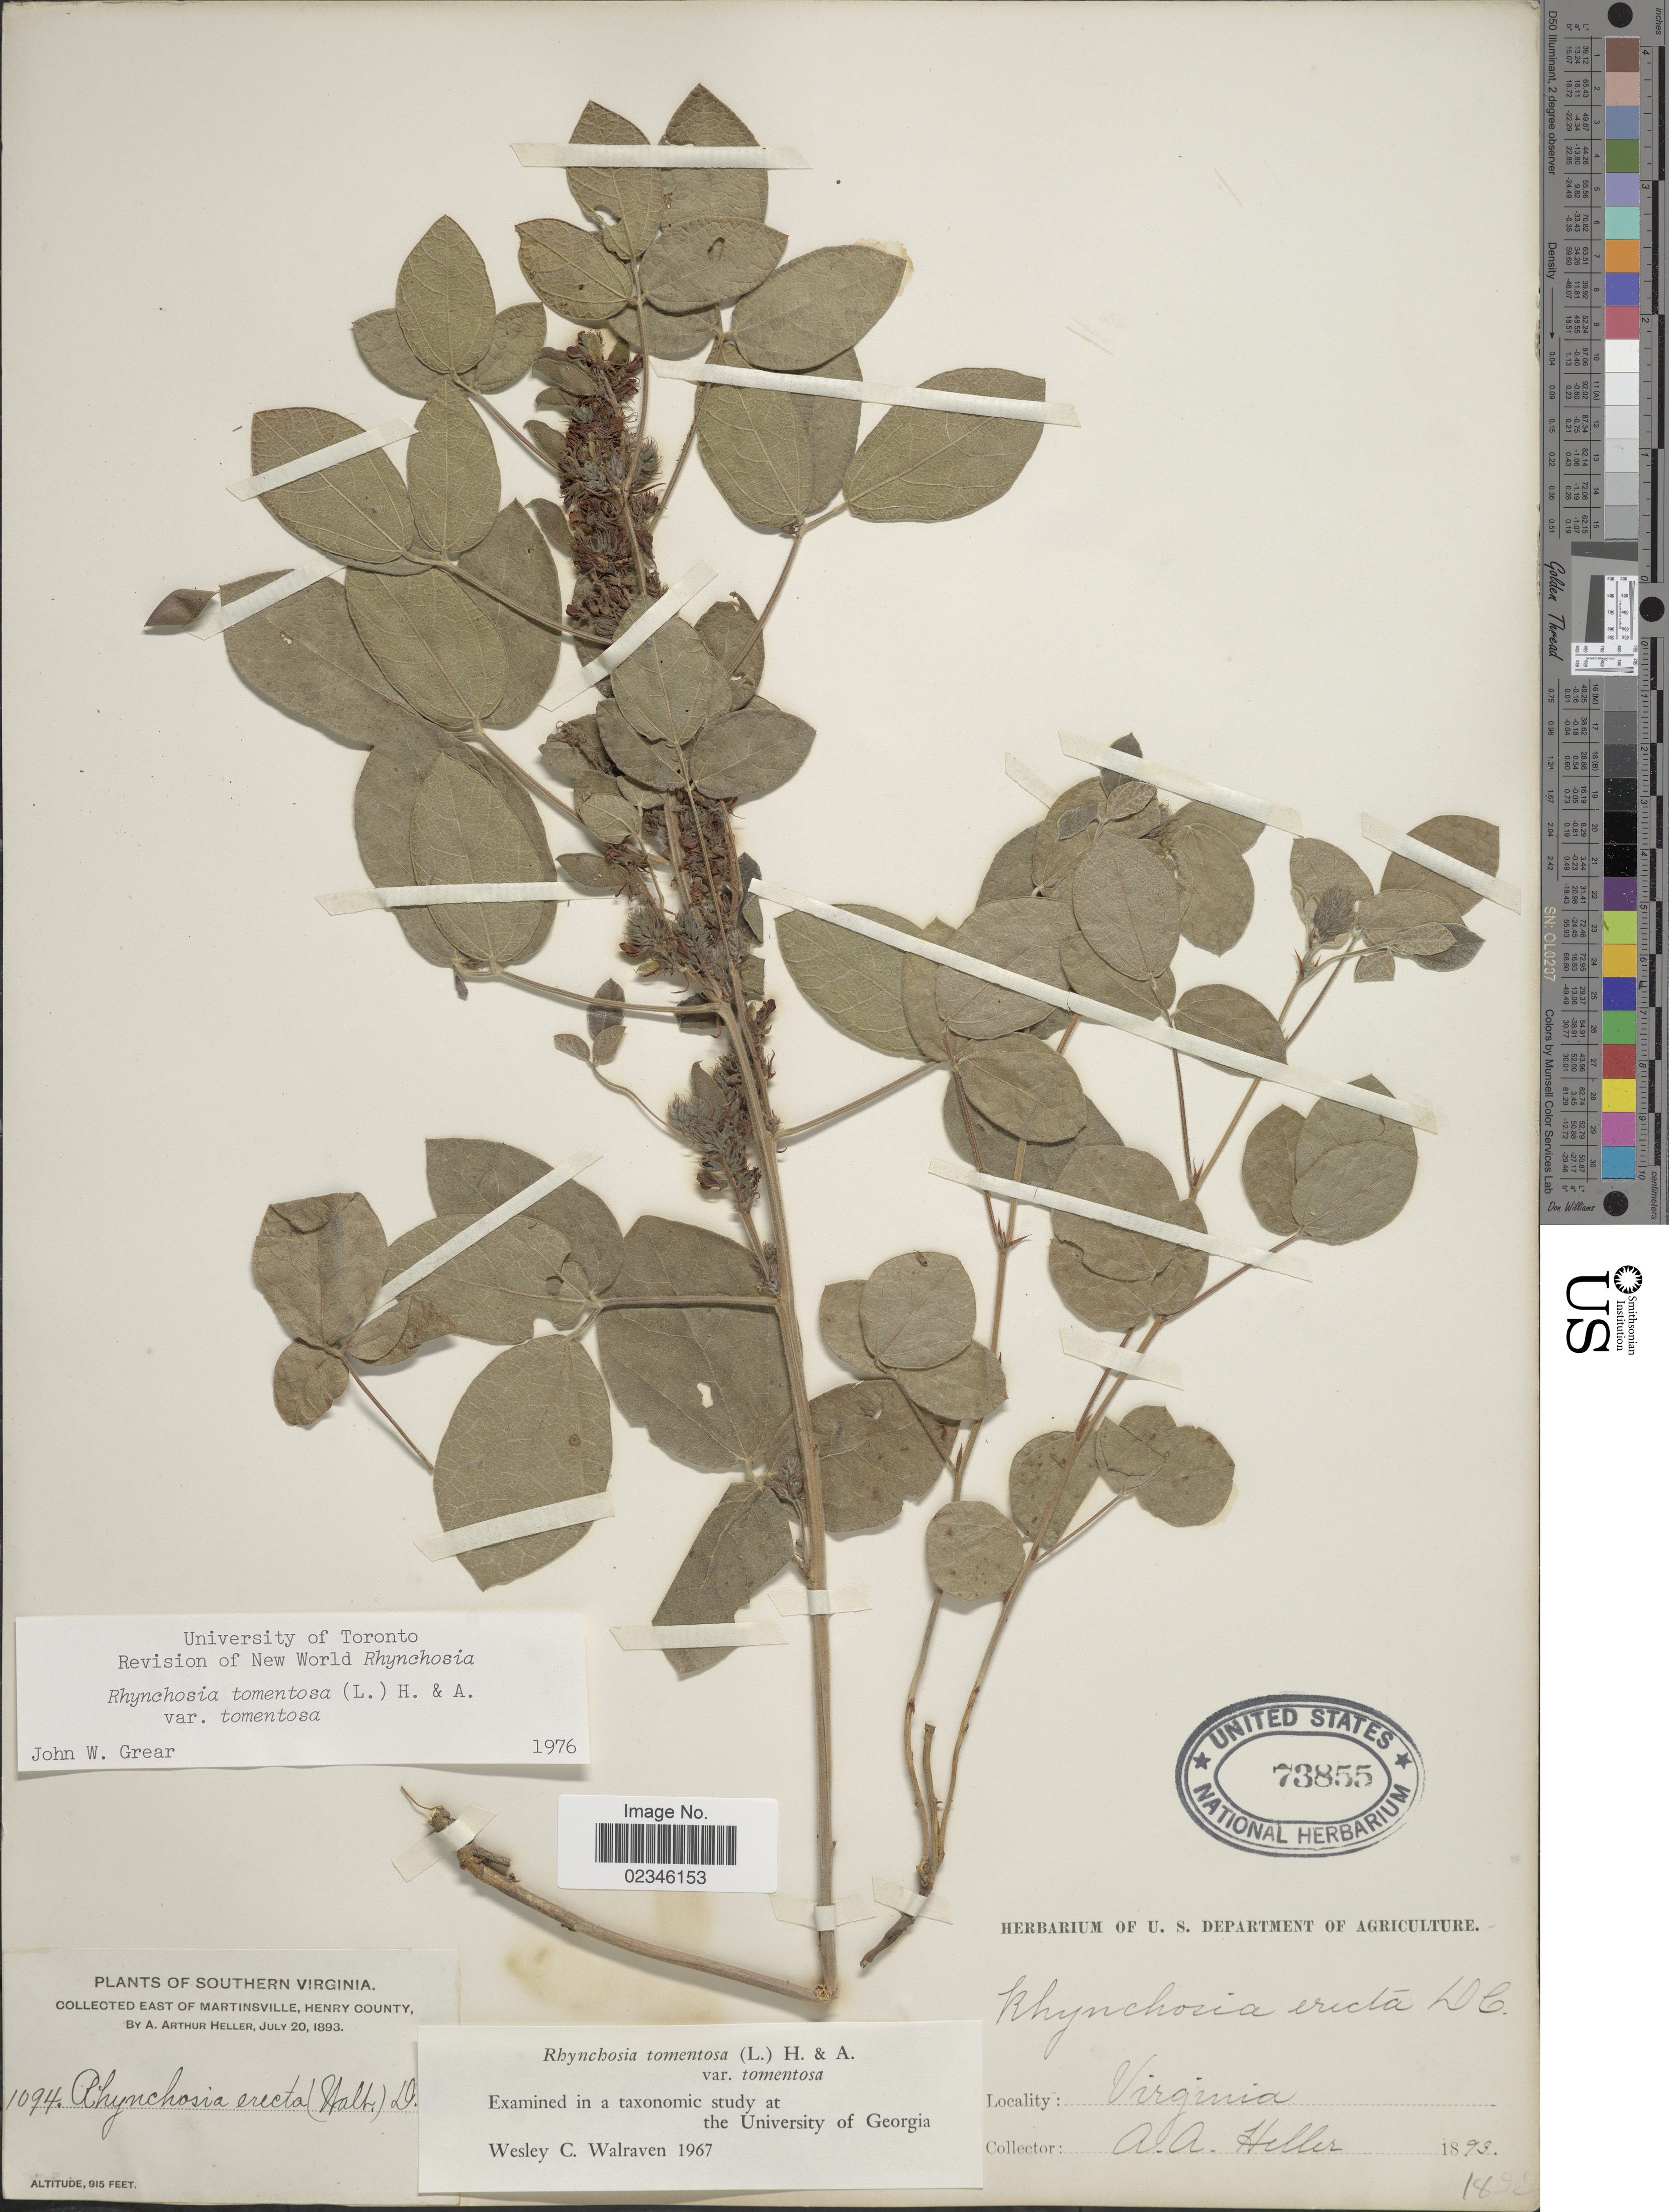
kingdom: Plantae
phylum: Tracheophyta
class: Magnoliopsida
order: Fabales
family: Fabaceae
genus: Rhynchosia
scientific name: Rhynchosia tomentosa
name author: (L.) Hook. & Arn.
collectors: A. A. Heller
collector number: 1094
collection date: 1893-07-20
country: United States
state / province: Virginia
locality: Southern Virginia. East of Martinsville, Henry County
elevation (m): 279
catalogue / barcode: US 73855